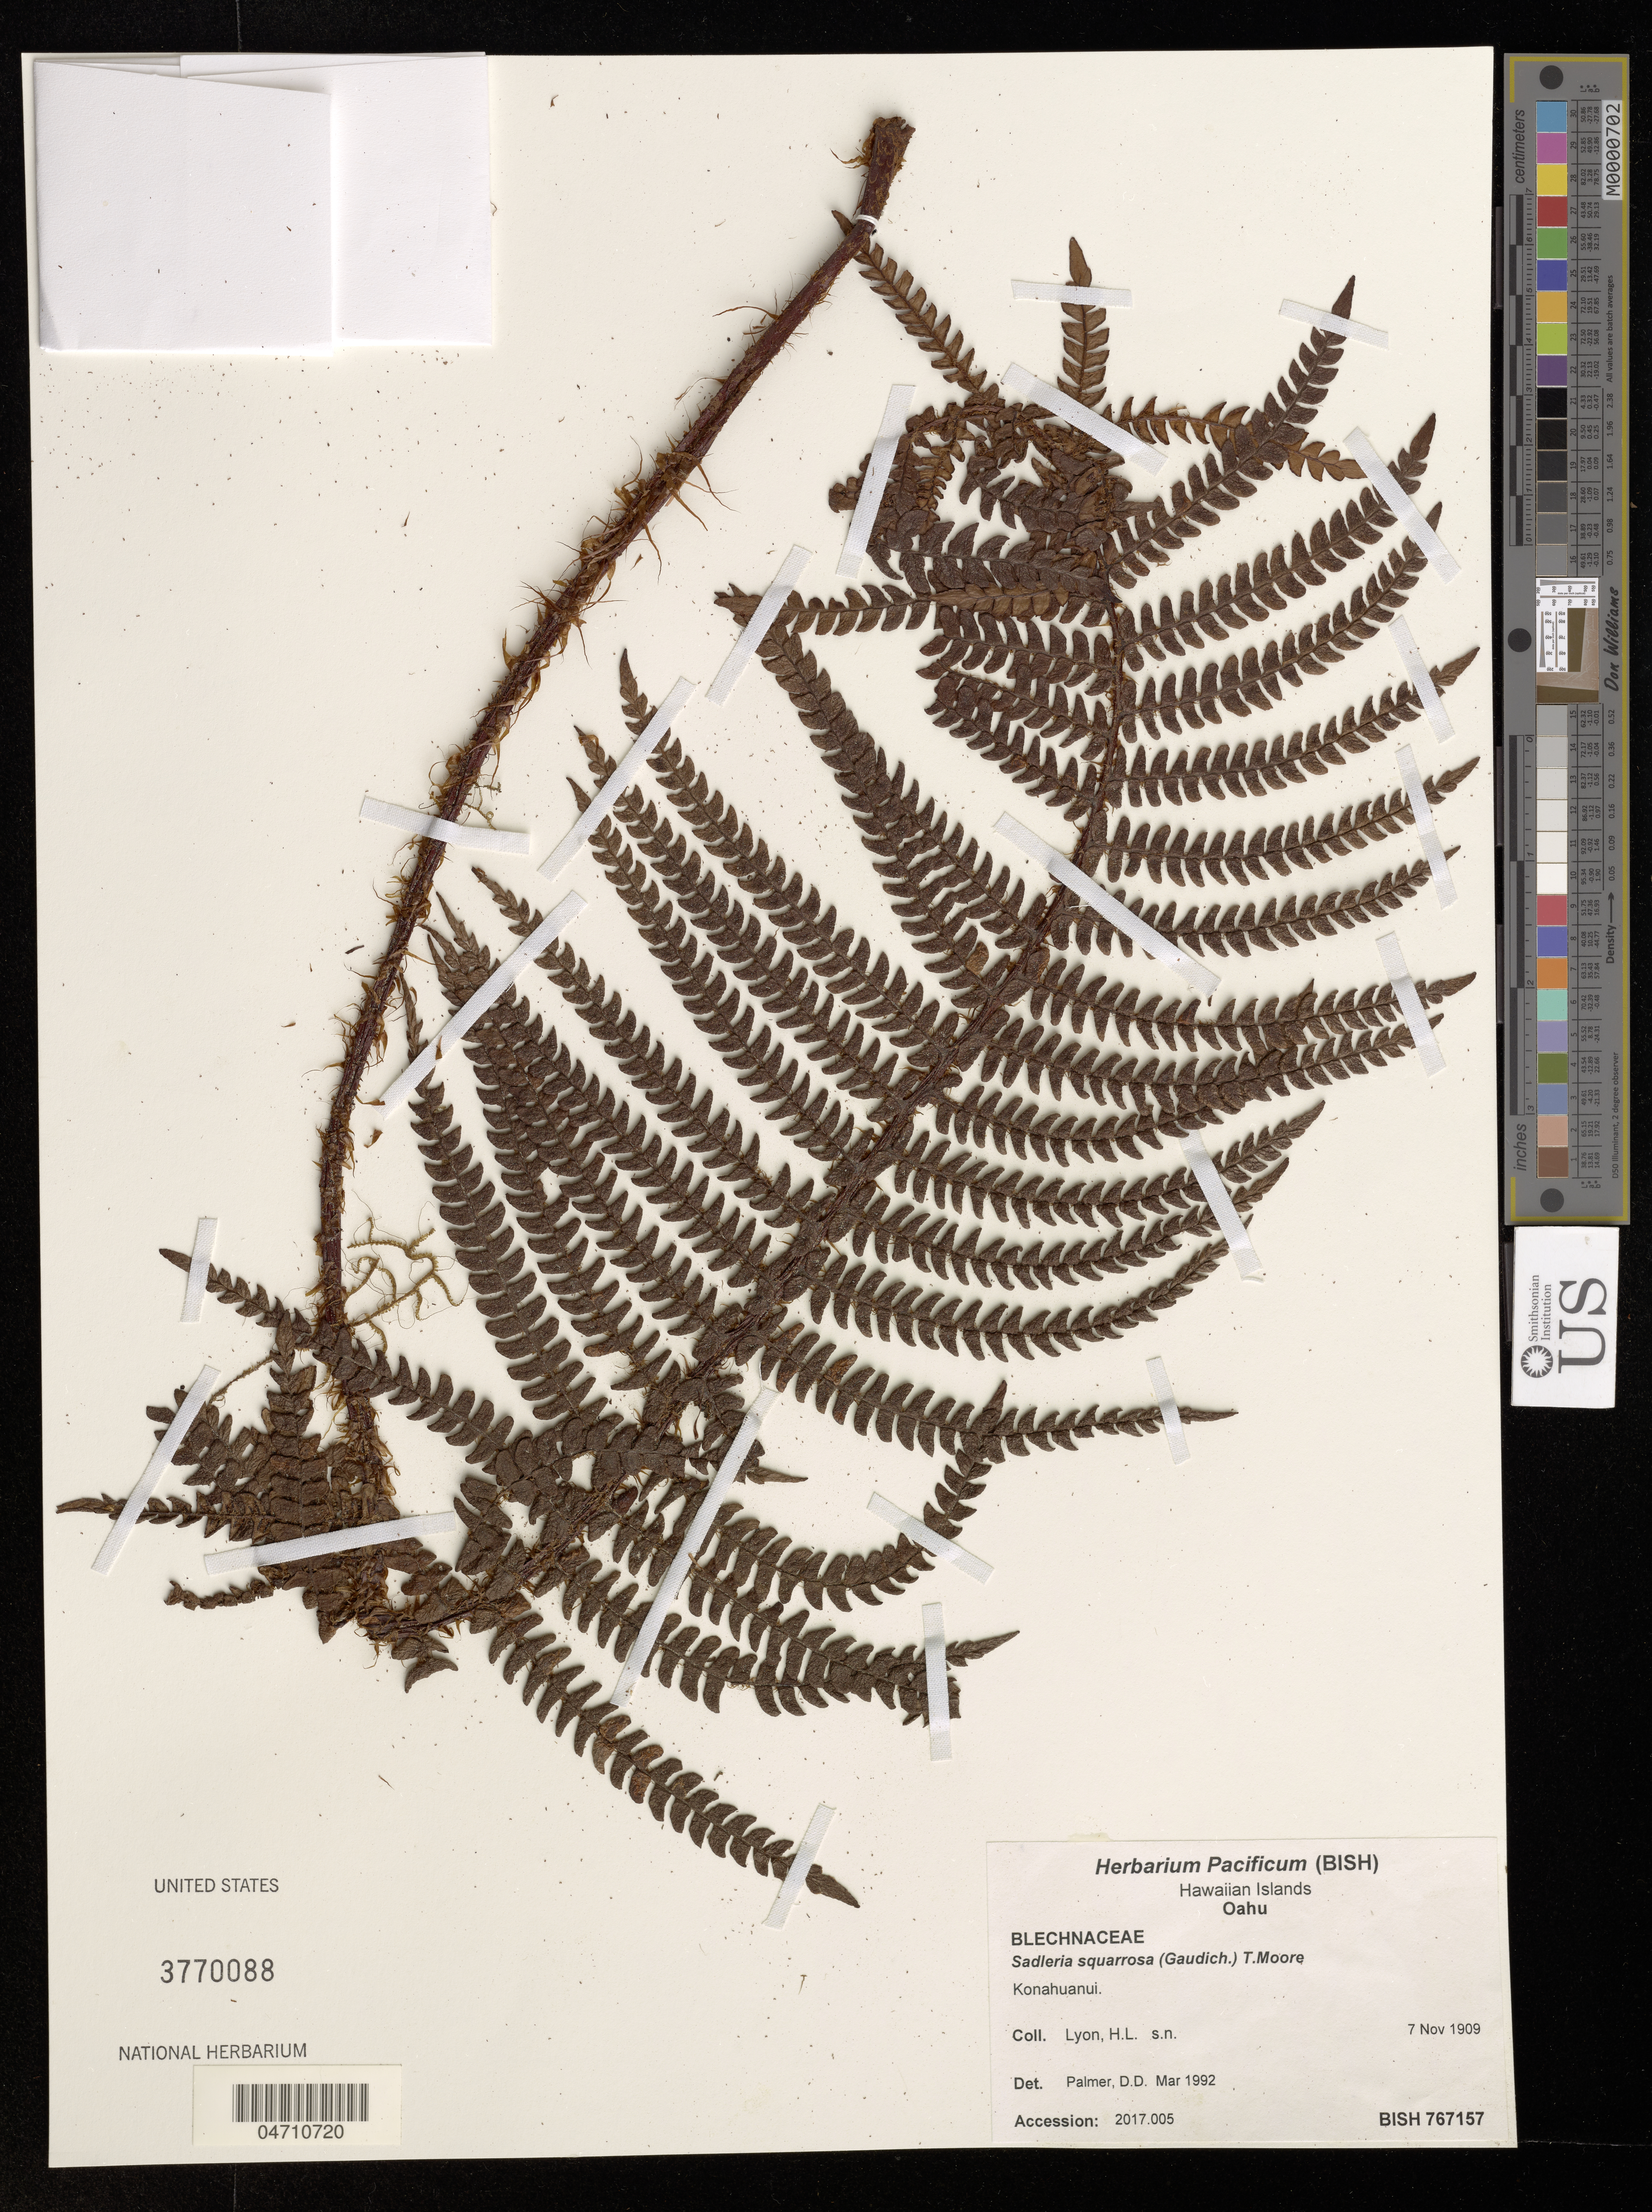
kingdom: Plantae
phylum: Tracheophyta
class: Polypodiopsida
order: Polypodiales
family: Blechnaceae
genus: Sadleria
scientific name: Sadleria squarrosa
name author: (Gaudich.) T. Moore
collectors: H. Lyon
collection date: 1909-11-07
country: United States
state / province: Hawaii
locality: Hawaiian Islands. Oahu. Konahuanui.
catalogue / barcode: US 3770088